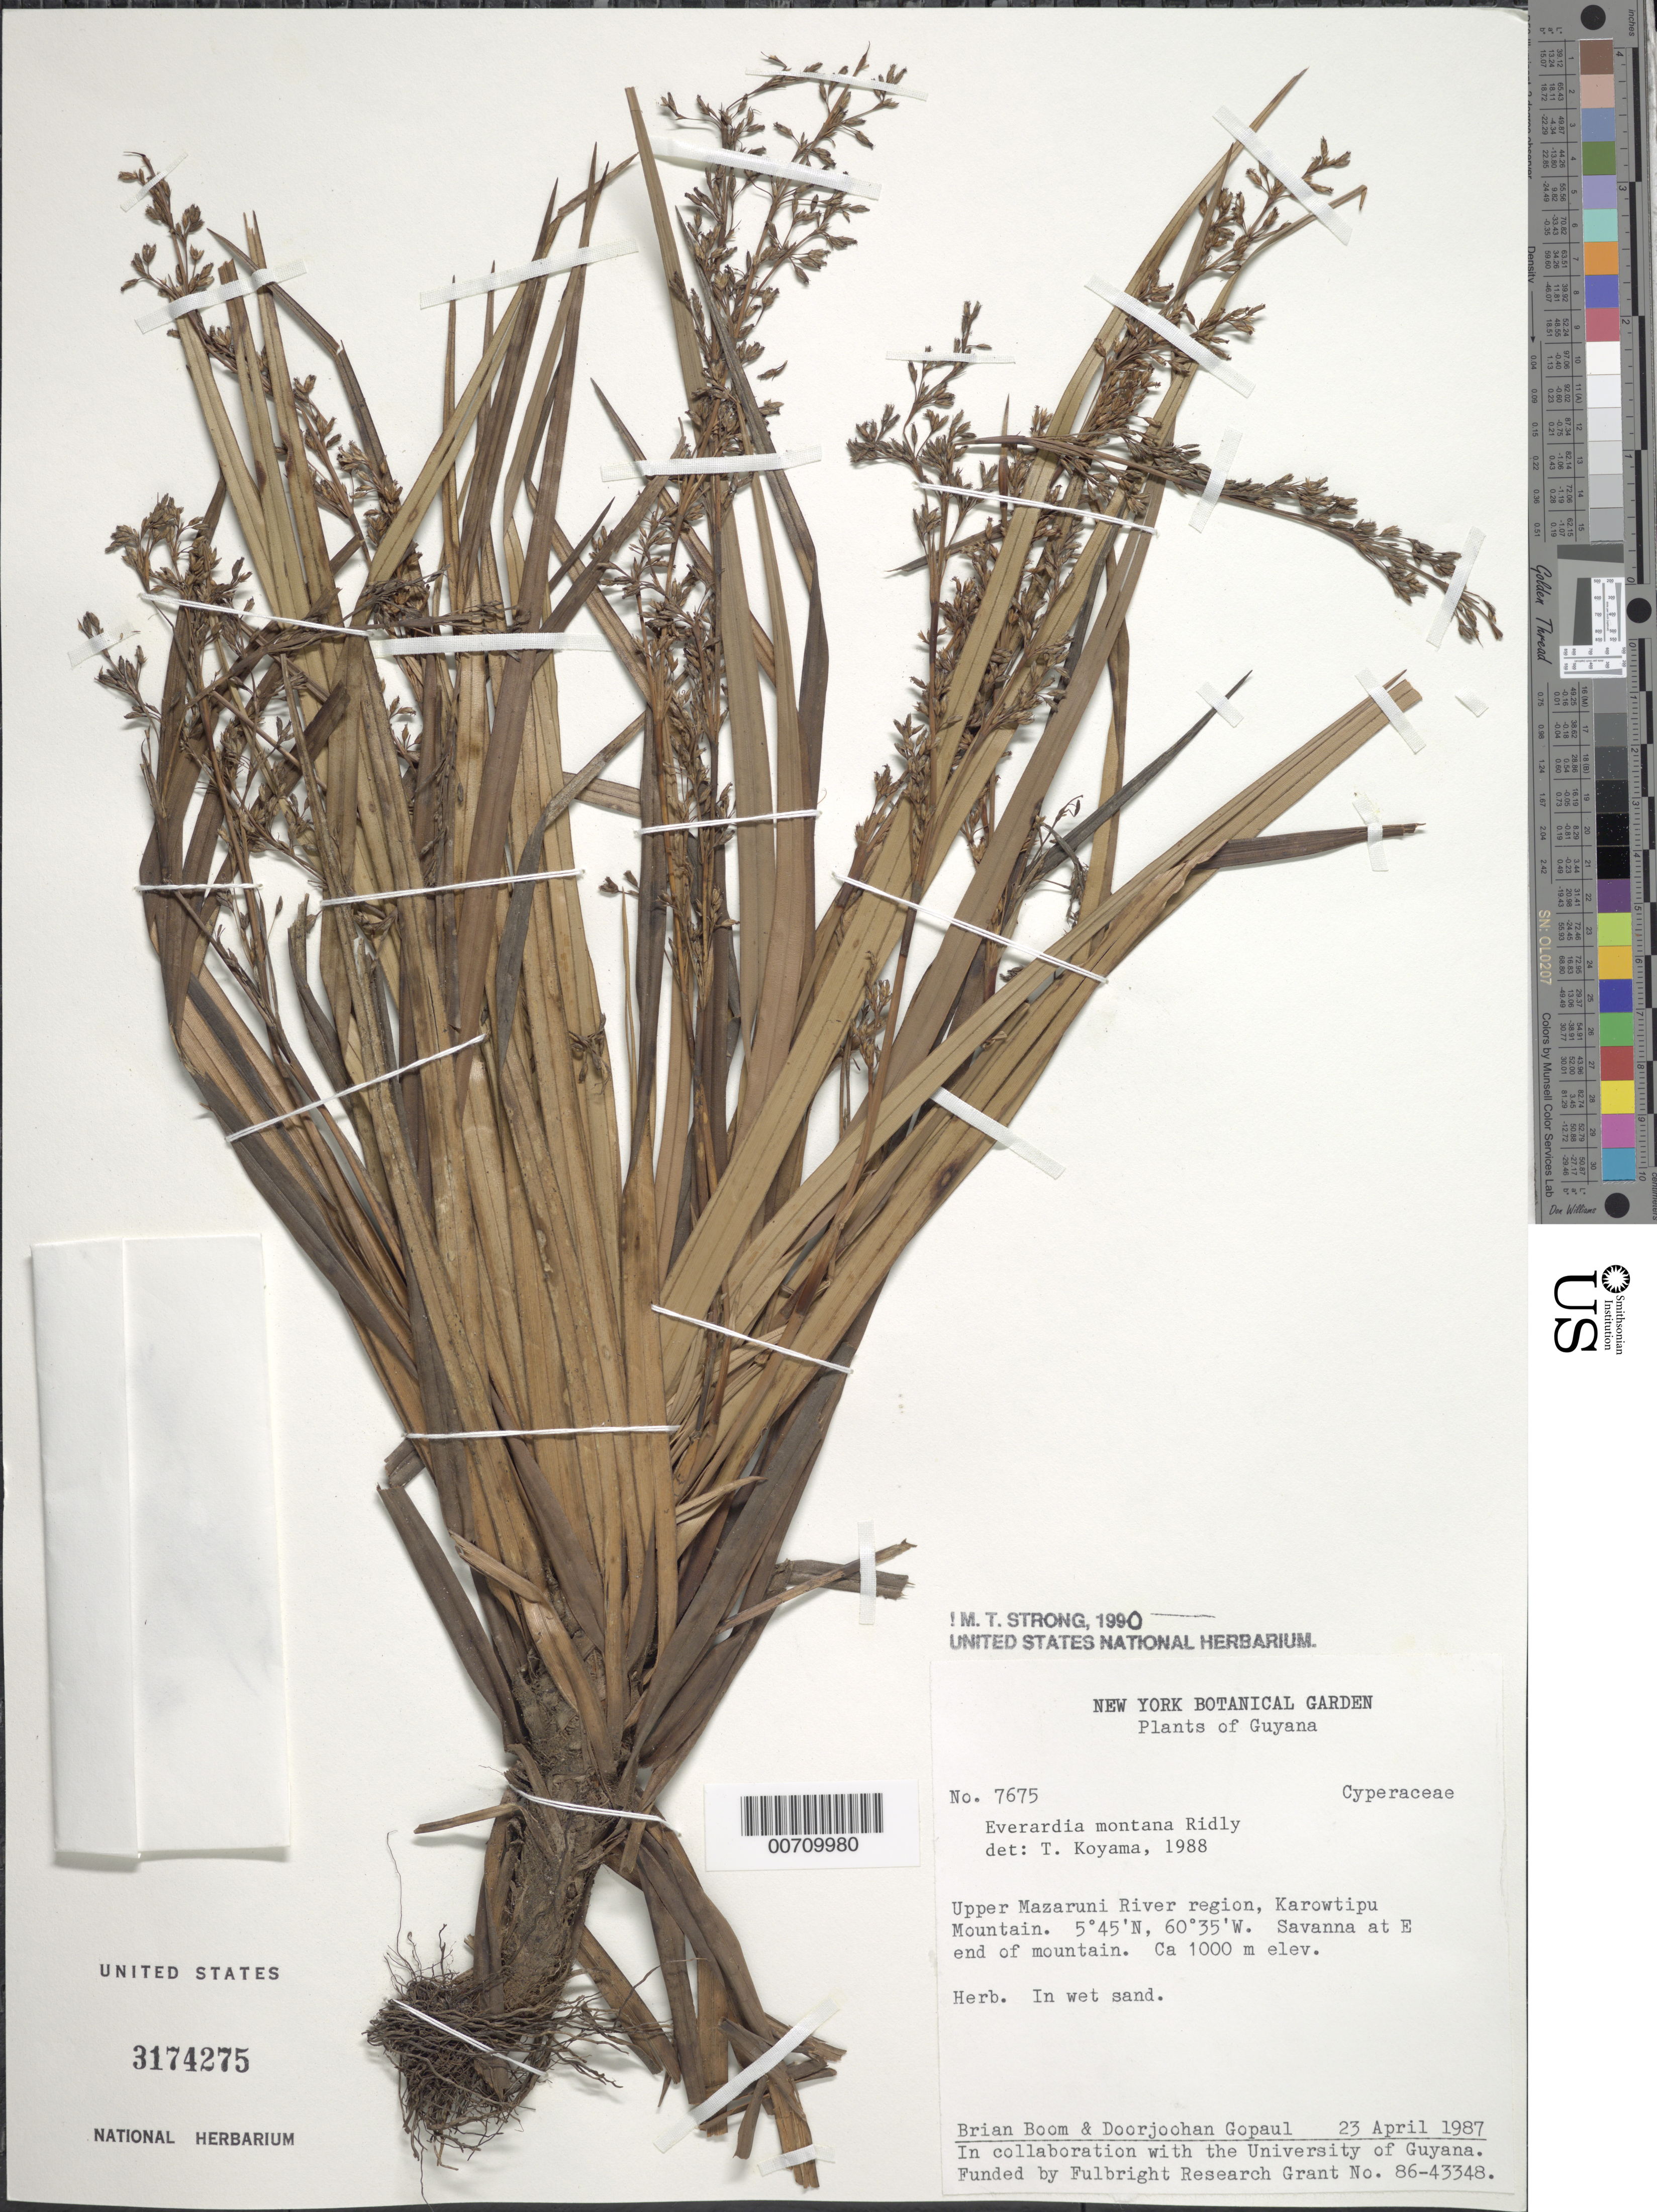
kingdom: Plantae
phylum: Tracheophyta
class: Liliopsida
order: Poales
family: Cyperaceae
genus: Cephalocarpus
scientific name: Cephalocarpus montanus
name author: (Ridley) S.M. Costa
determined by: Strong, Mark T., (BOT), Smithsonian Institution - National Museum of Natural History (UNITED STATES)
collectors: B. M. Boom & D. Gopaul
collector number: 7675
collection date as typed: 23-Apr-87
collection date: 1987-04-23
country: Guyana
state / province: Cuyuni-Mazaruni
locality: Karowtipu Mt., upper Mazaruni R. region, eastern end of Mt.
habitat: Savanna, in wet sand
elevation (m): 1000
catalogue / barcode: US 3174275